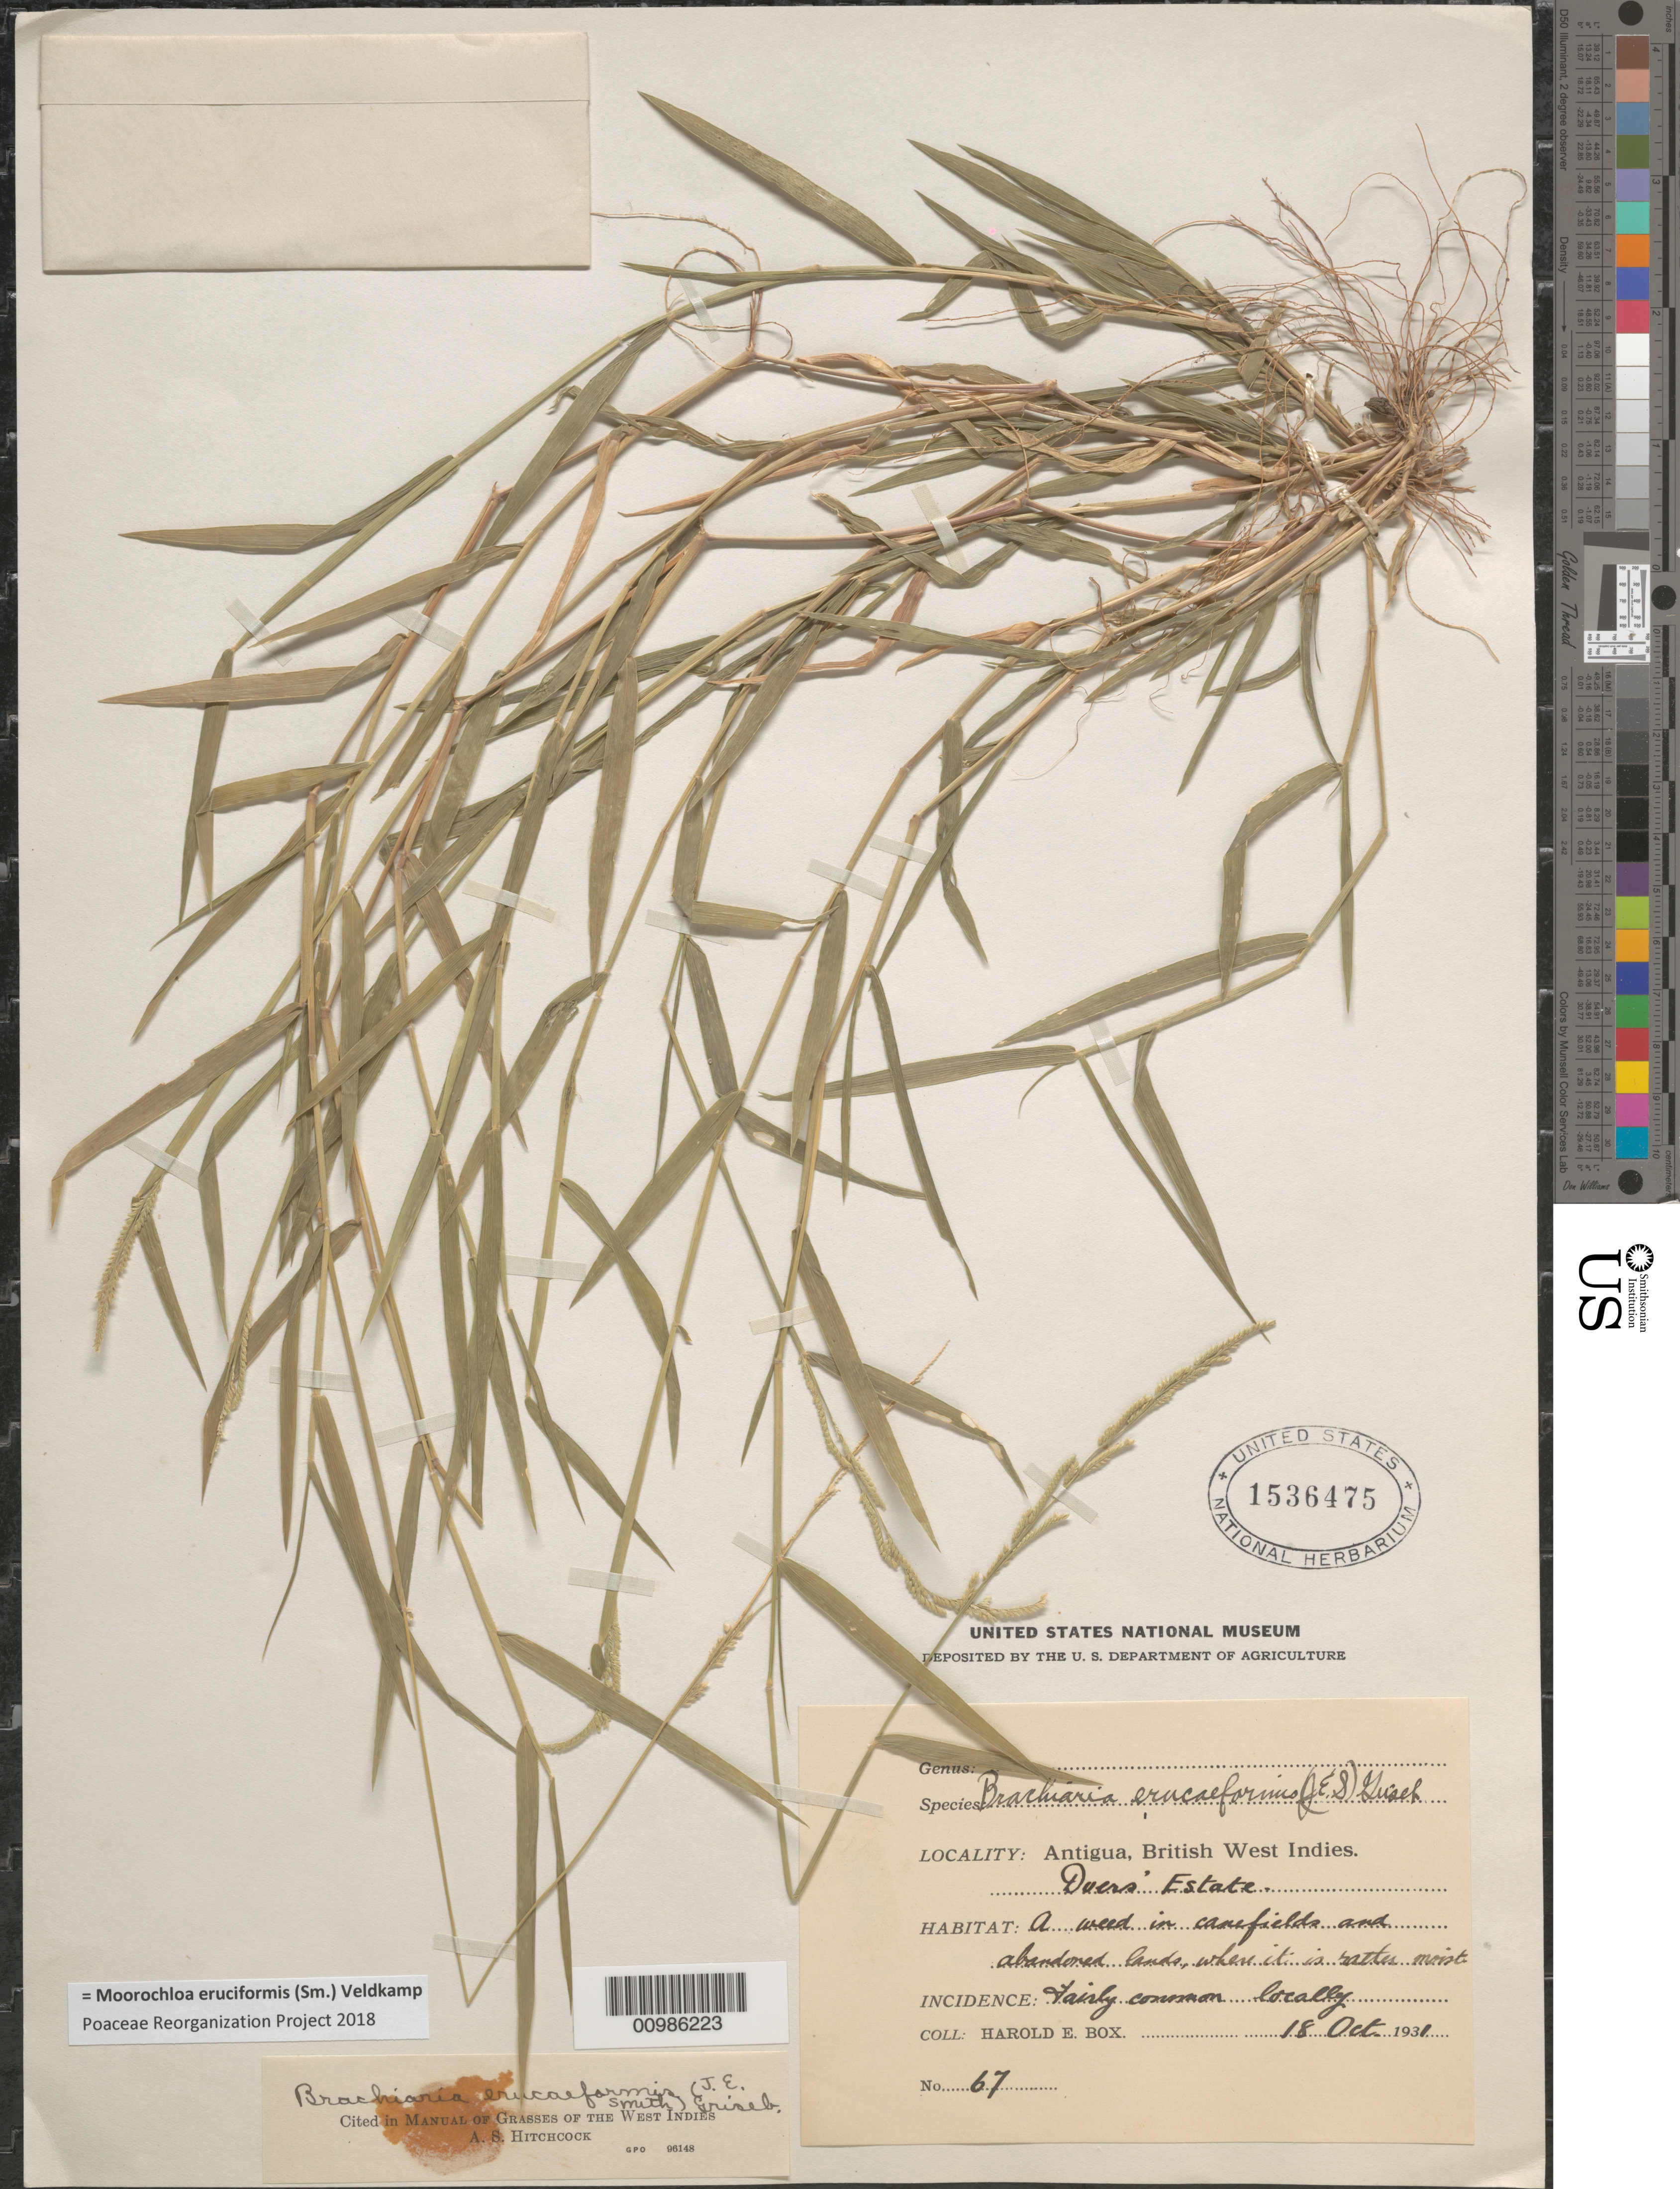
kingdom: Plantae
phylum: Tracheophyta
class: Liliopsida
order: Poales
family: Poaceae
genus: Moorochloa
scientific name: Moorochloa eruciformis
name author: (Sm.) Veldkamp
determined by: Poaceae Reorganization Project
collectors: H. E. Box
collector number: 67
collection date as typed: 18 Oct 1931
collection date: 1931-10-18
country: Antigua and Barbuda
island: Antigua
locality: Duers' Estate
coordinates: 0 N, 0 E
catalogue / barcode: US 1536475